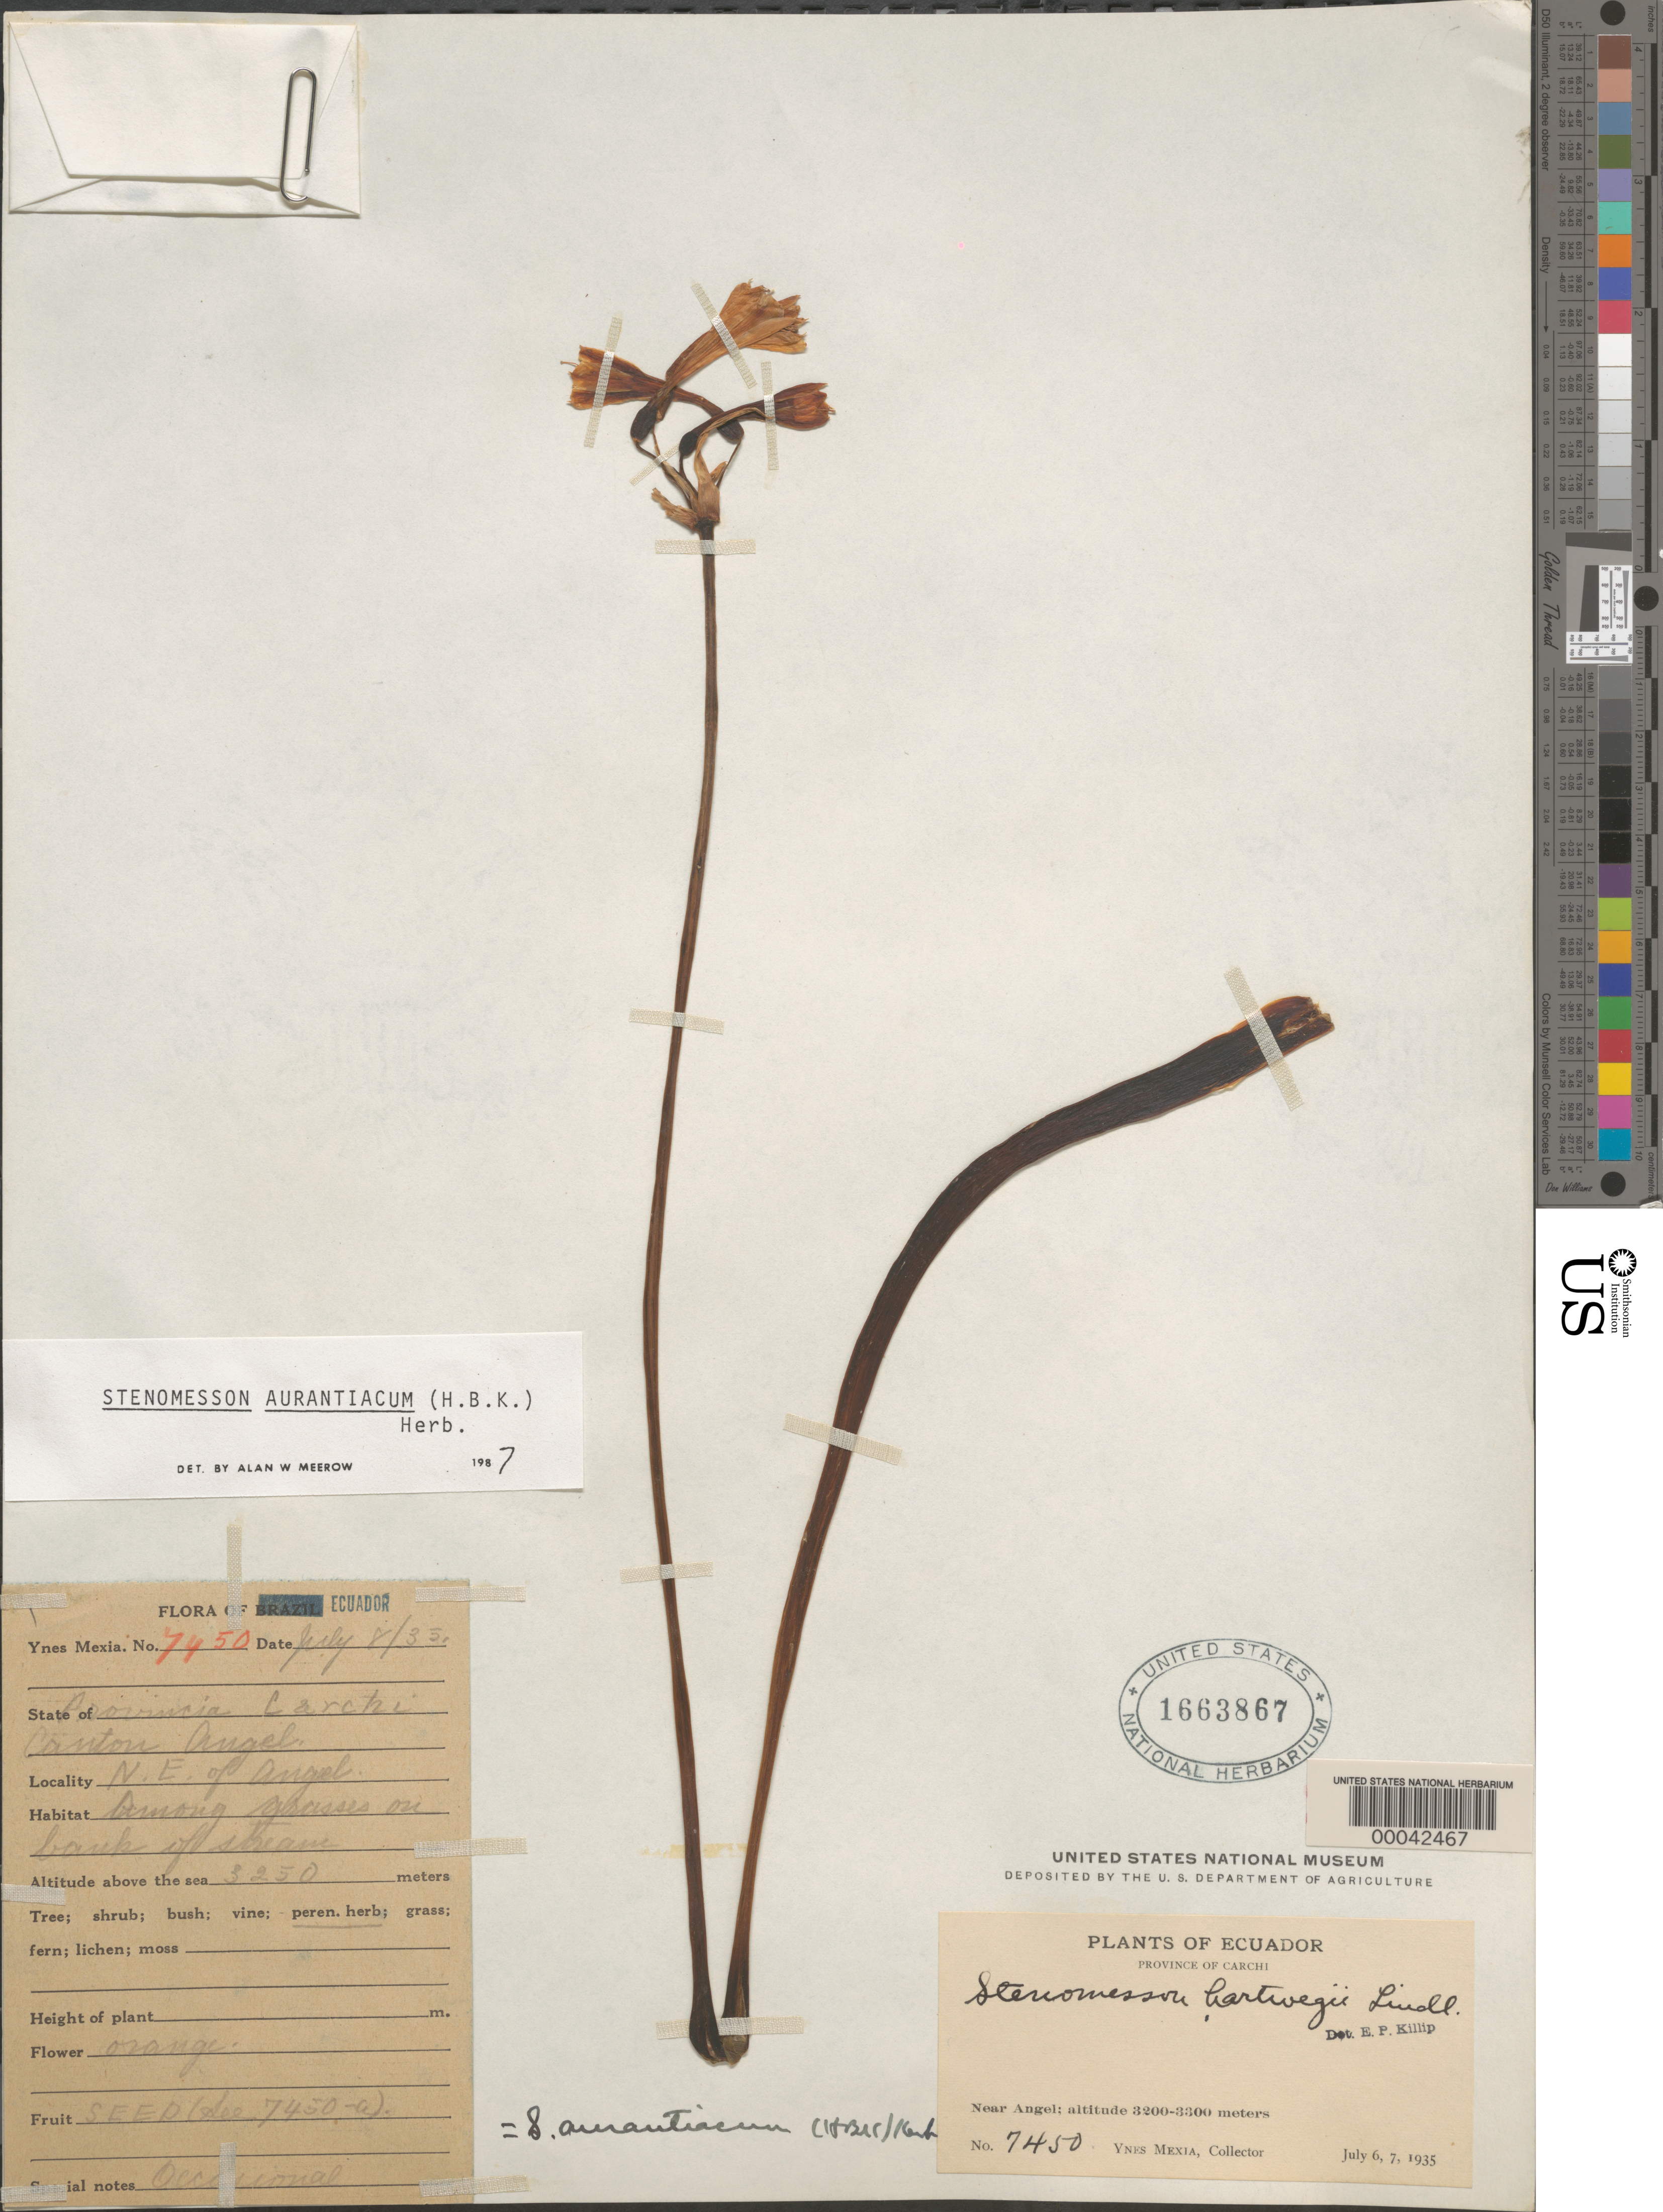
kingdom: Plantae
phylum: Tracheophyta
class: Liliopsida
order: Asparagales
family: Amaryllidaceae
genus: Stenomesson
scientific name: Stenomesson aurantiacum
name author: (Kunth) Herb.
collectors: Y. Mexia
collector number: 7450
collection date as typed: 06 Jul 1935 to 07 Jul 1935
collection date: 1935-07-06/1935-07-07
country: Ecuador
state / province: Carchi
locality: NE of Angel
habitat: Among grasses on bank of stream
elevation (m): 3250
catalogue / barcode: US 1663867